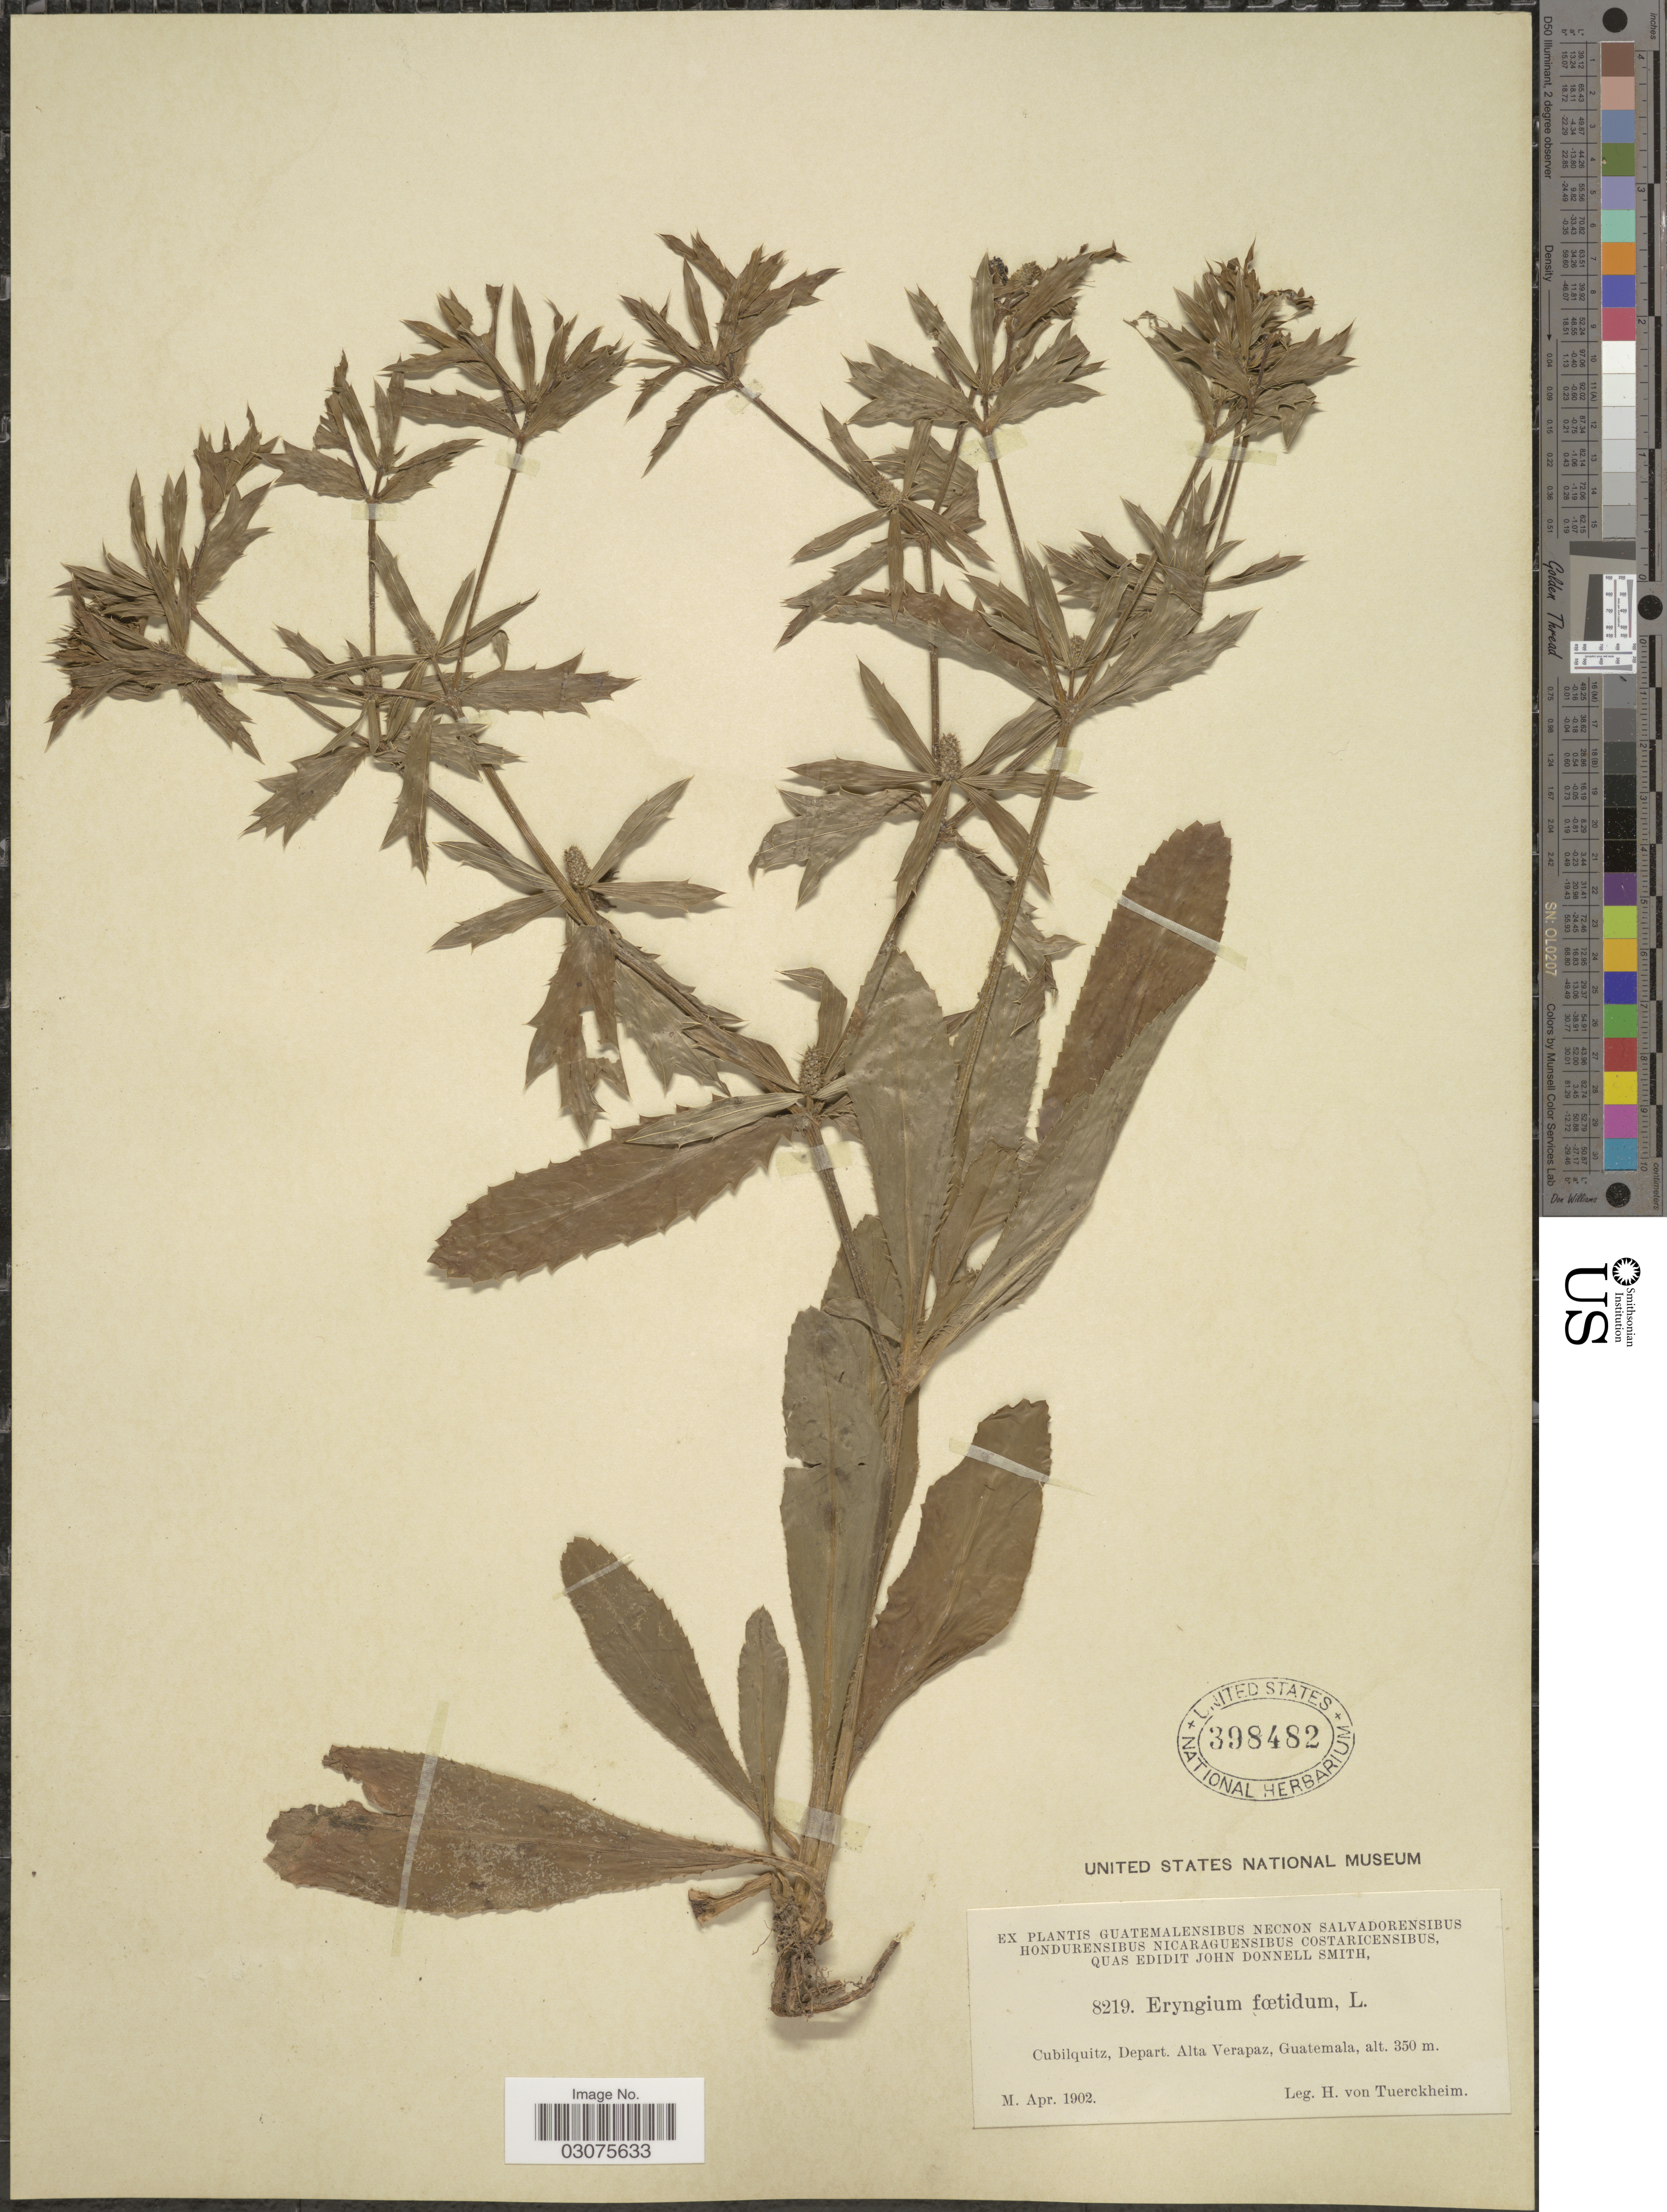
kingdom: Plantae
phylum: Tracheophyta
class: Magnoliopsida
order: Apiales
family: Apiaceae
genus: Eryngium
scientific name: Eryngium foetidum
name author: L.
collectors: H. von Türckheim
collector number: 8219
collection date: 1902-04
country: Guatemala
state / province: Alta Verapaz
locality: Cubilquitz, Depart. Alta Verapaz.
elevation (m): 350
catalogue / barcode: US 398482